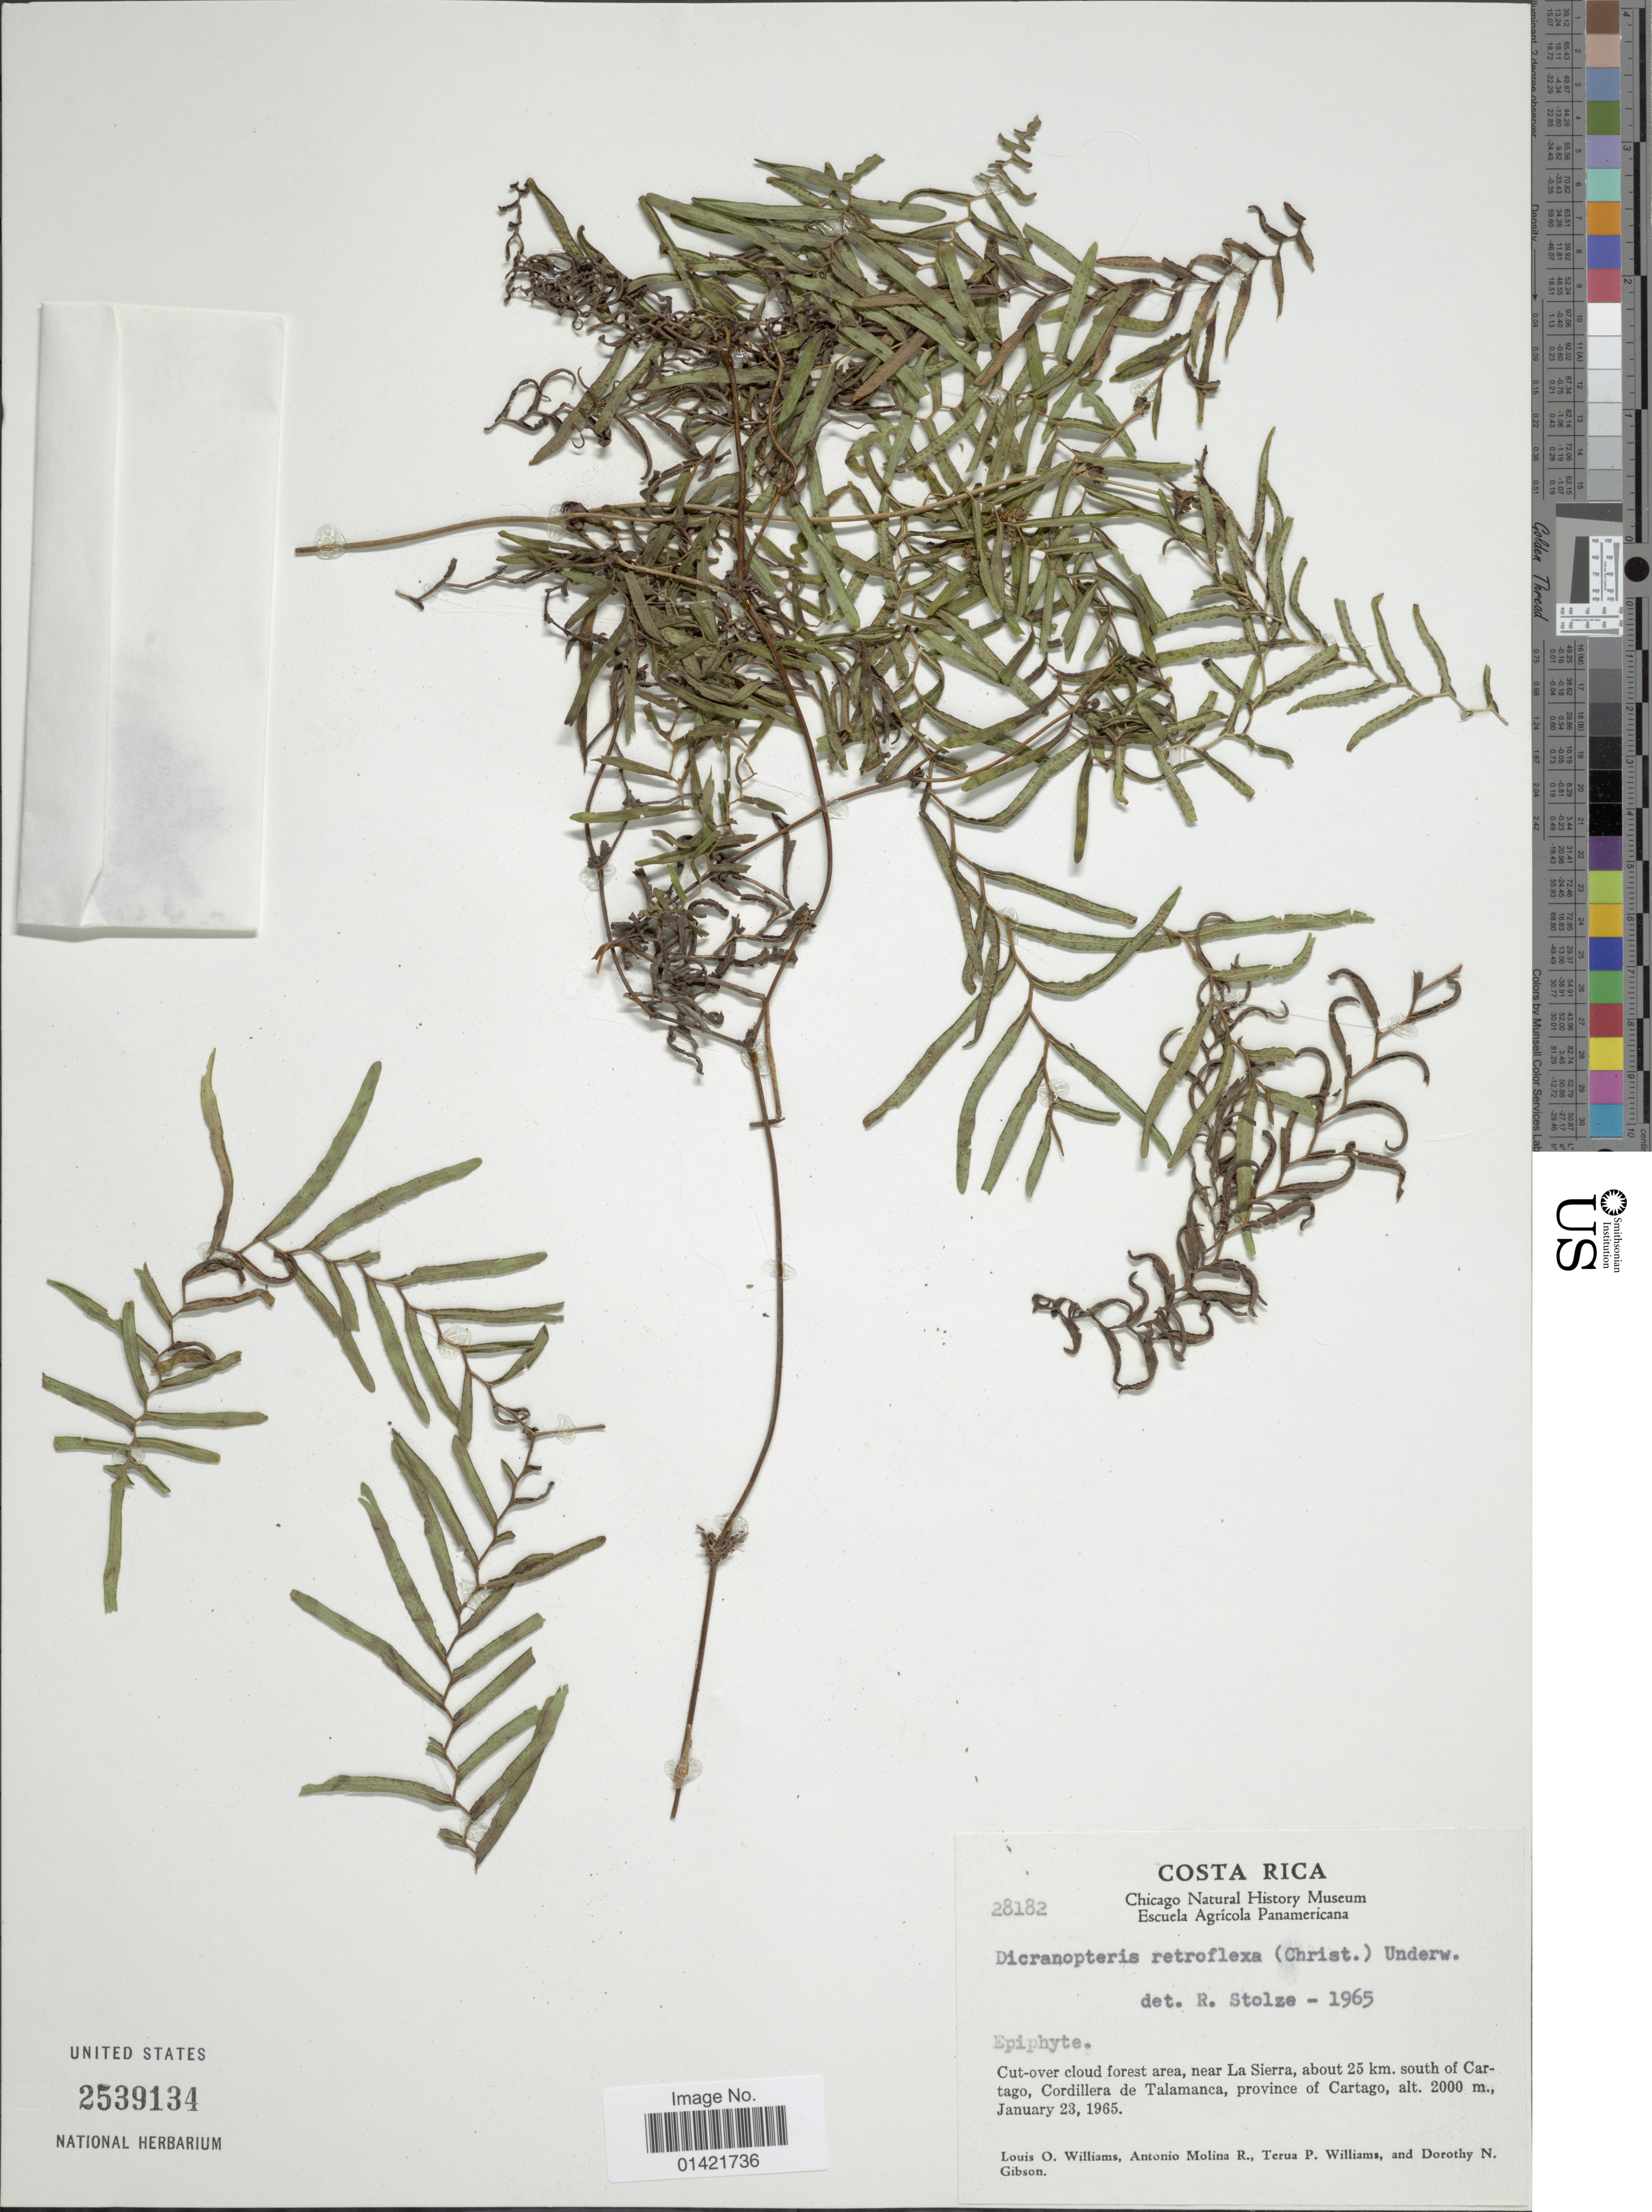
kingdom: Plantae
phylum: Tracheophyta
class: Polypodiopsida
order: Gleicheniales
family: Gleicheniaceae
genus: Sticherus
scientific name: Sticherus retroflexus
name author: (Bornm. ex Christ) Copel.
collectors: L. O. Williams, A. Molina R., T. P. Williams & D. N. Gibson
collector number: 28182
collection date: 1965-01-23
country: Costa Rica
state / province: Cartago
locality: Cut-over cloud forest area, near La Sierra, about 25 km. south of Cartgao, Cordillera de Talamanca, province of Cartago.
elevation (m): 2000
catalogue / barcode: US 2539134